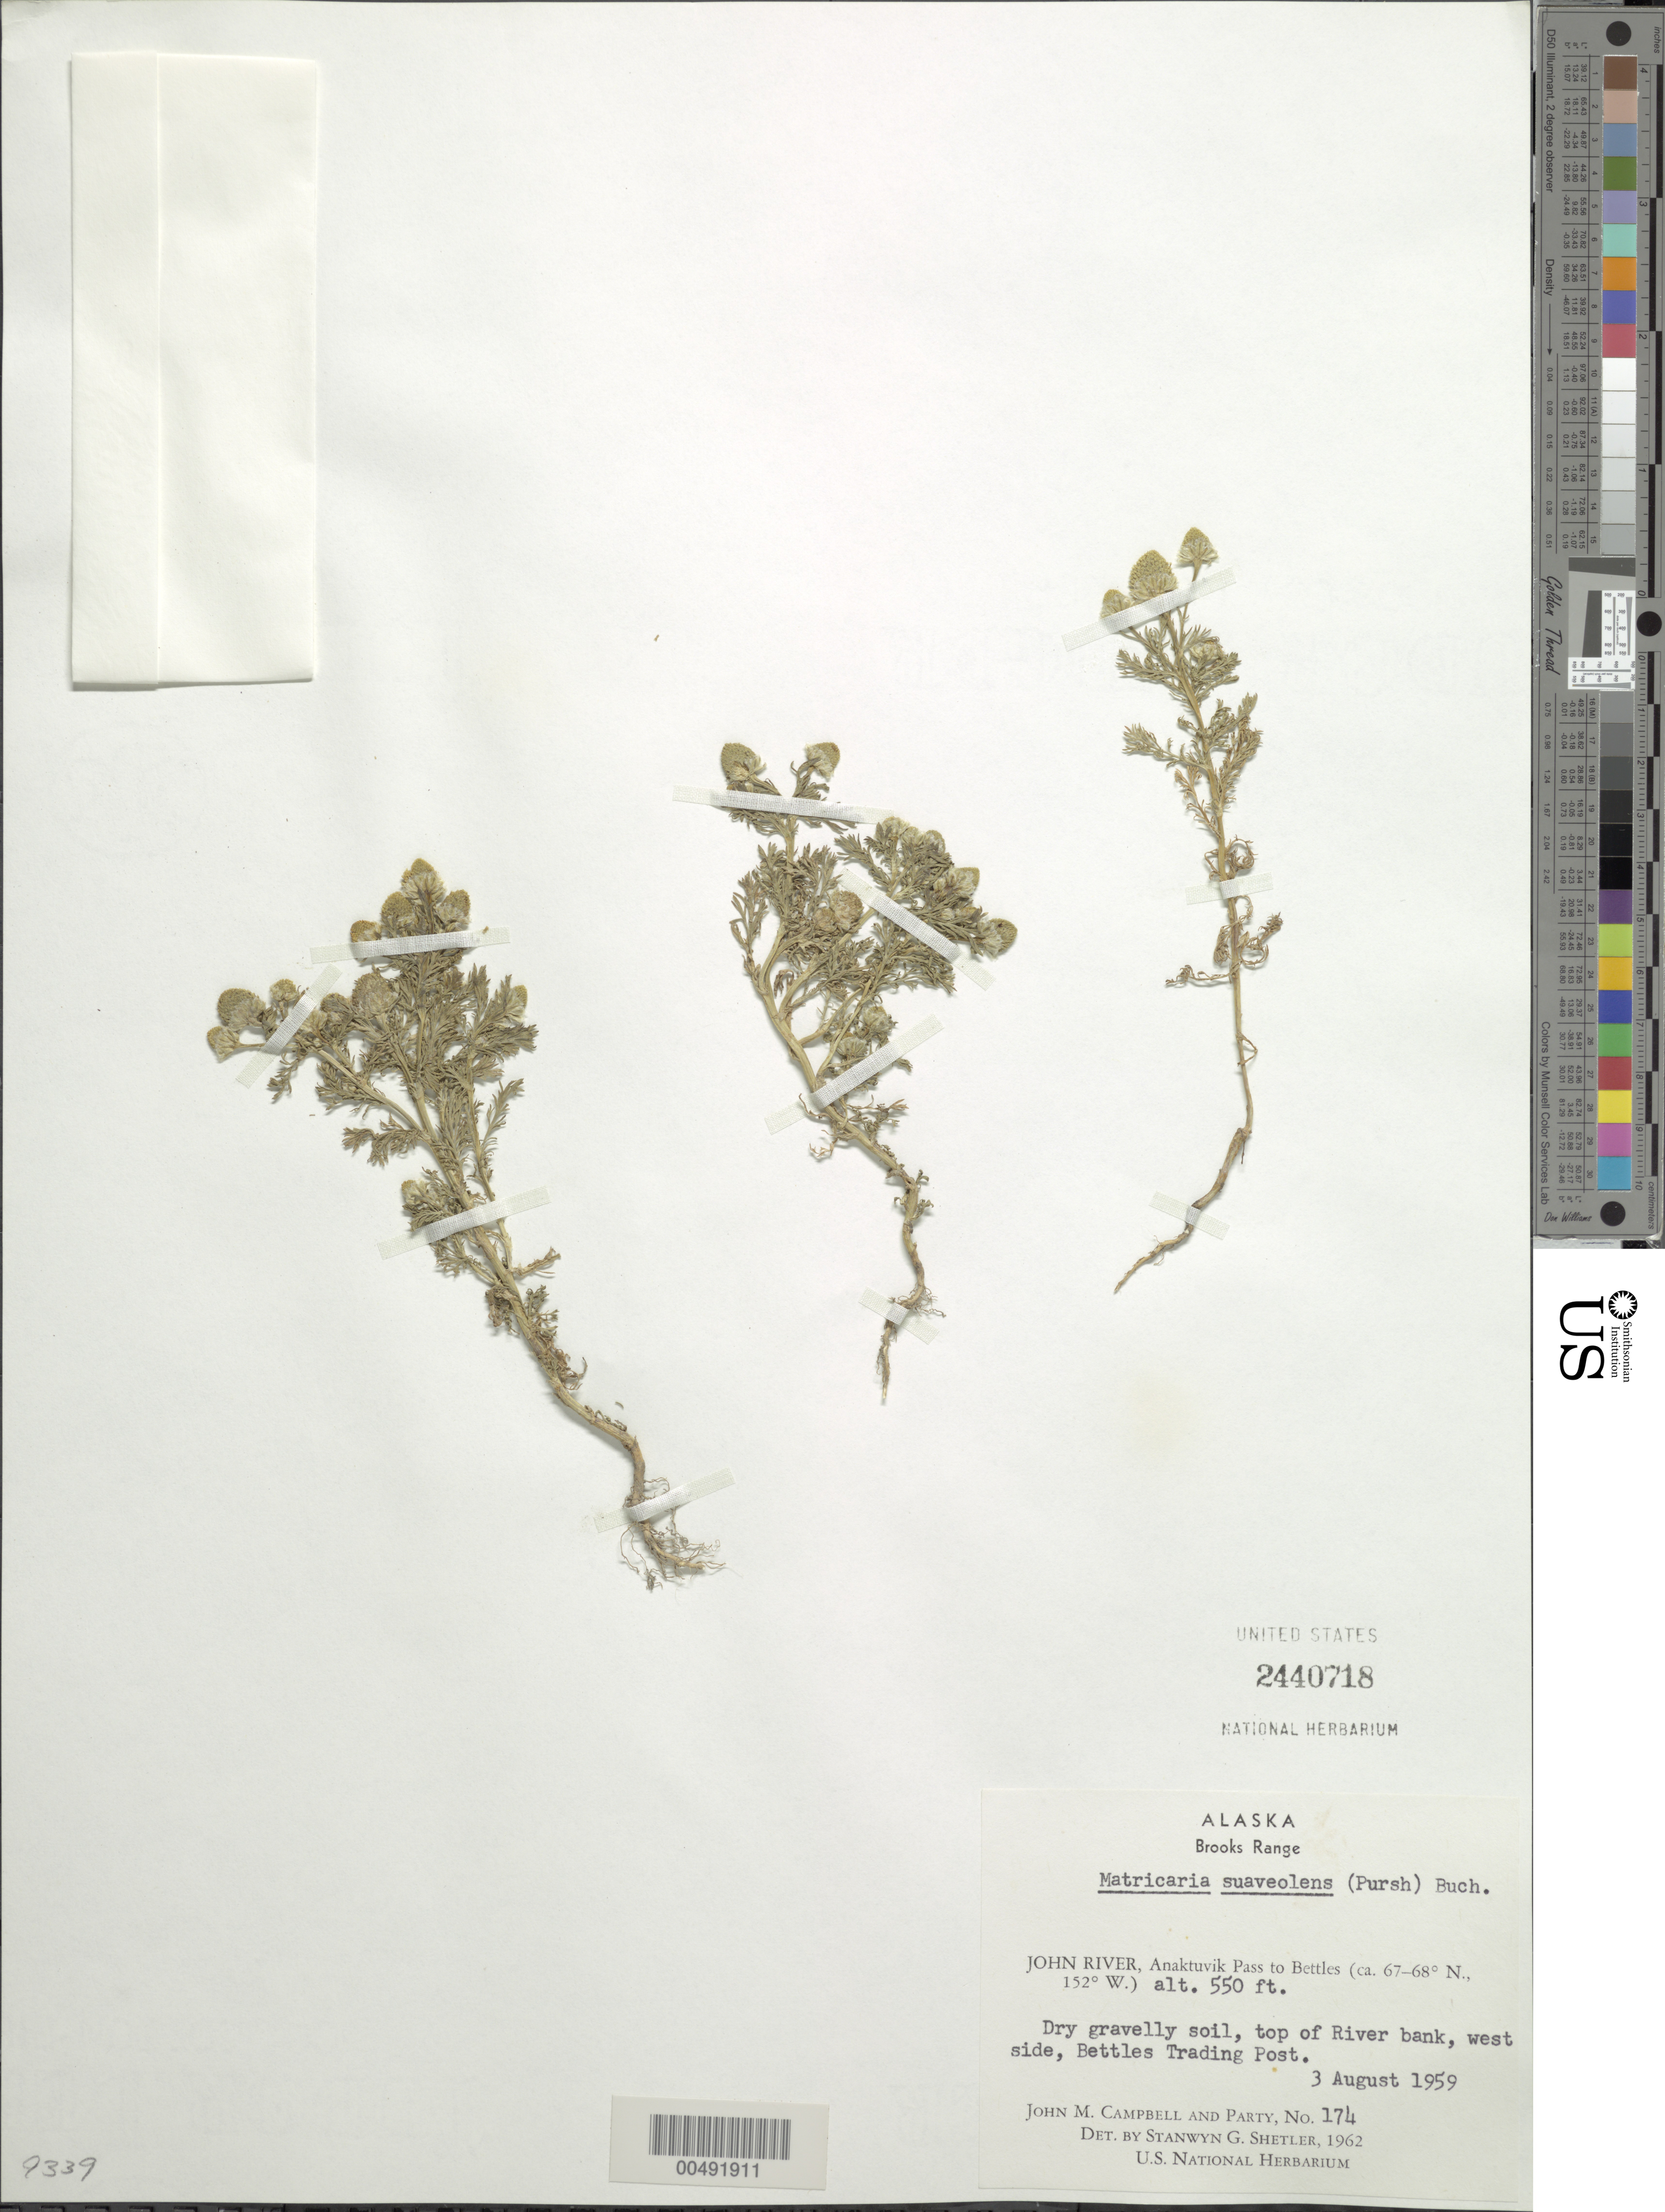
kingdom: Plantae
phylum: Tracheophyta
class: Magnoliopsida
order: Asterales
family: Asteraceae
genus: Matricaria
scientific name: Matricaria matricarioides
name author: (Less.) Porter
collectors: J. M. Campbell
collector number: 174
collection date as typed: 03 Aug 1959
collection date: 1959-08-03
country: United States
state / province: Alaska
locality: Brooks Range, John River, Anaktuvuk Pass to Bettles, Bettles Trading Post, west side of river bank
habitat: dry gravelly soil, top of river bank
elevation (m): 168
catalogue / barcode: US 2440718